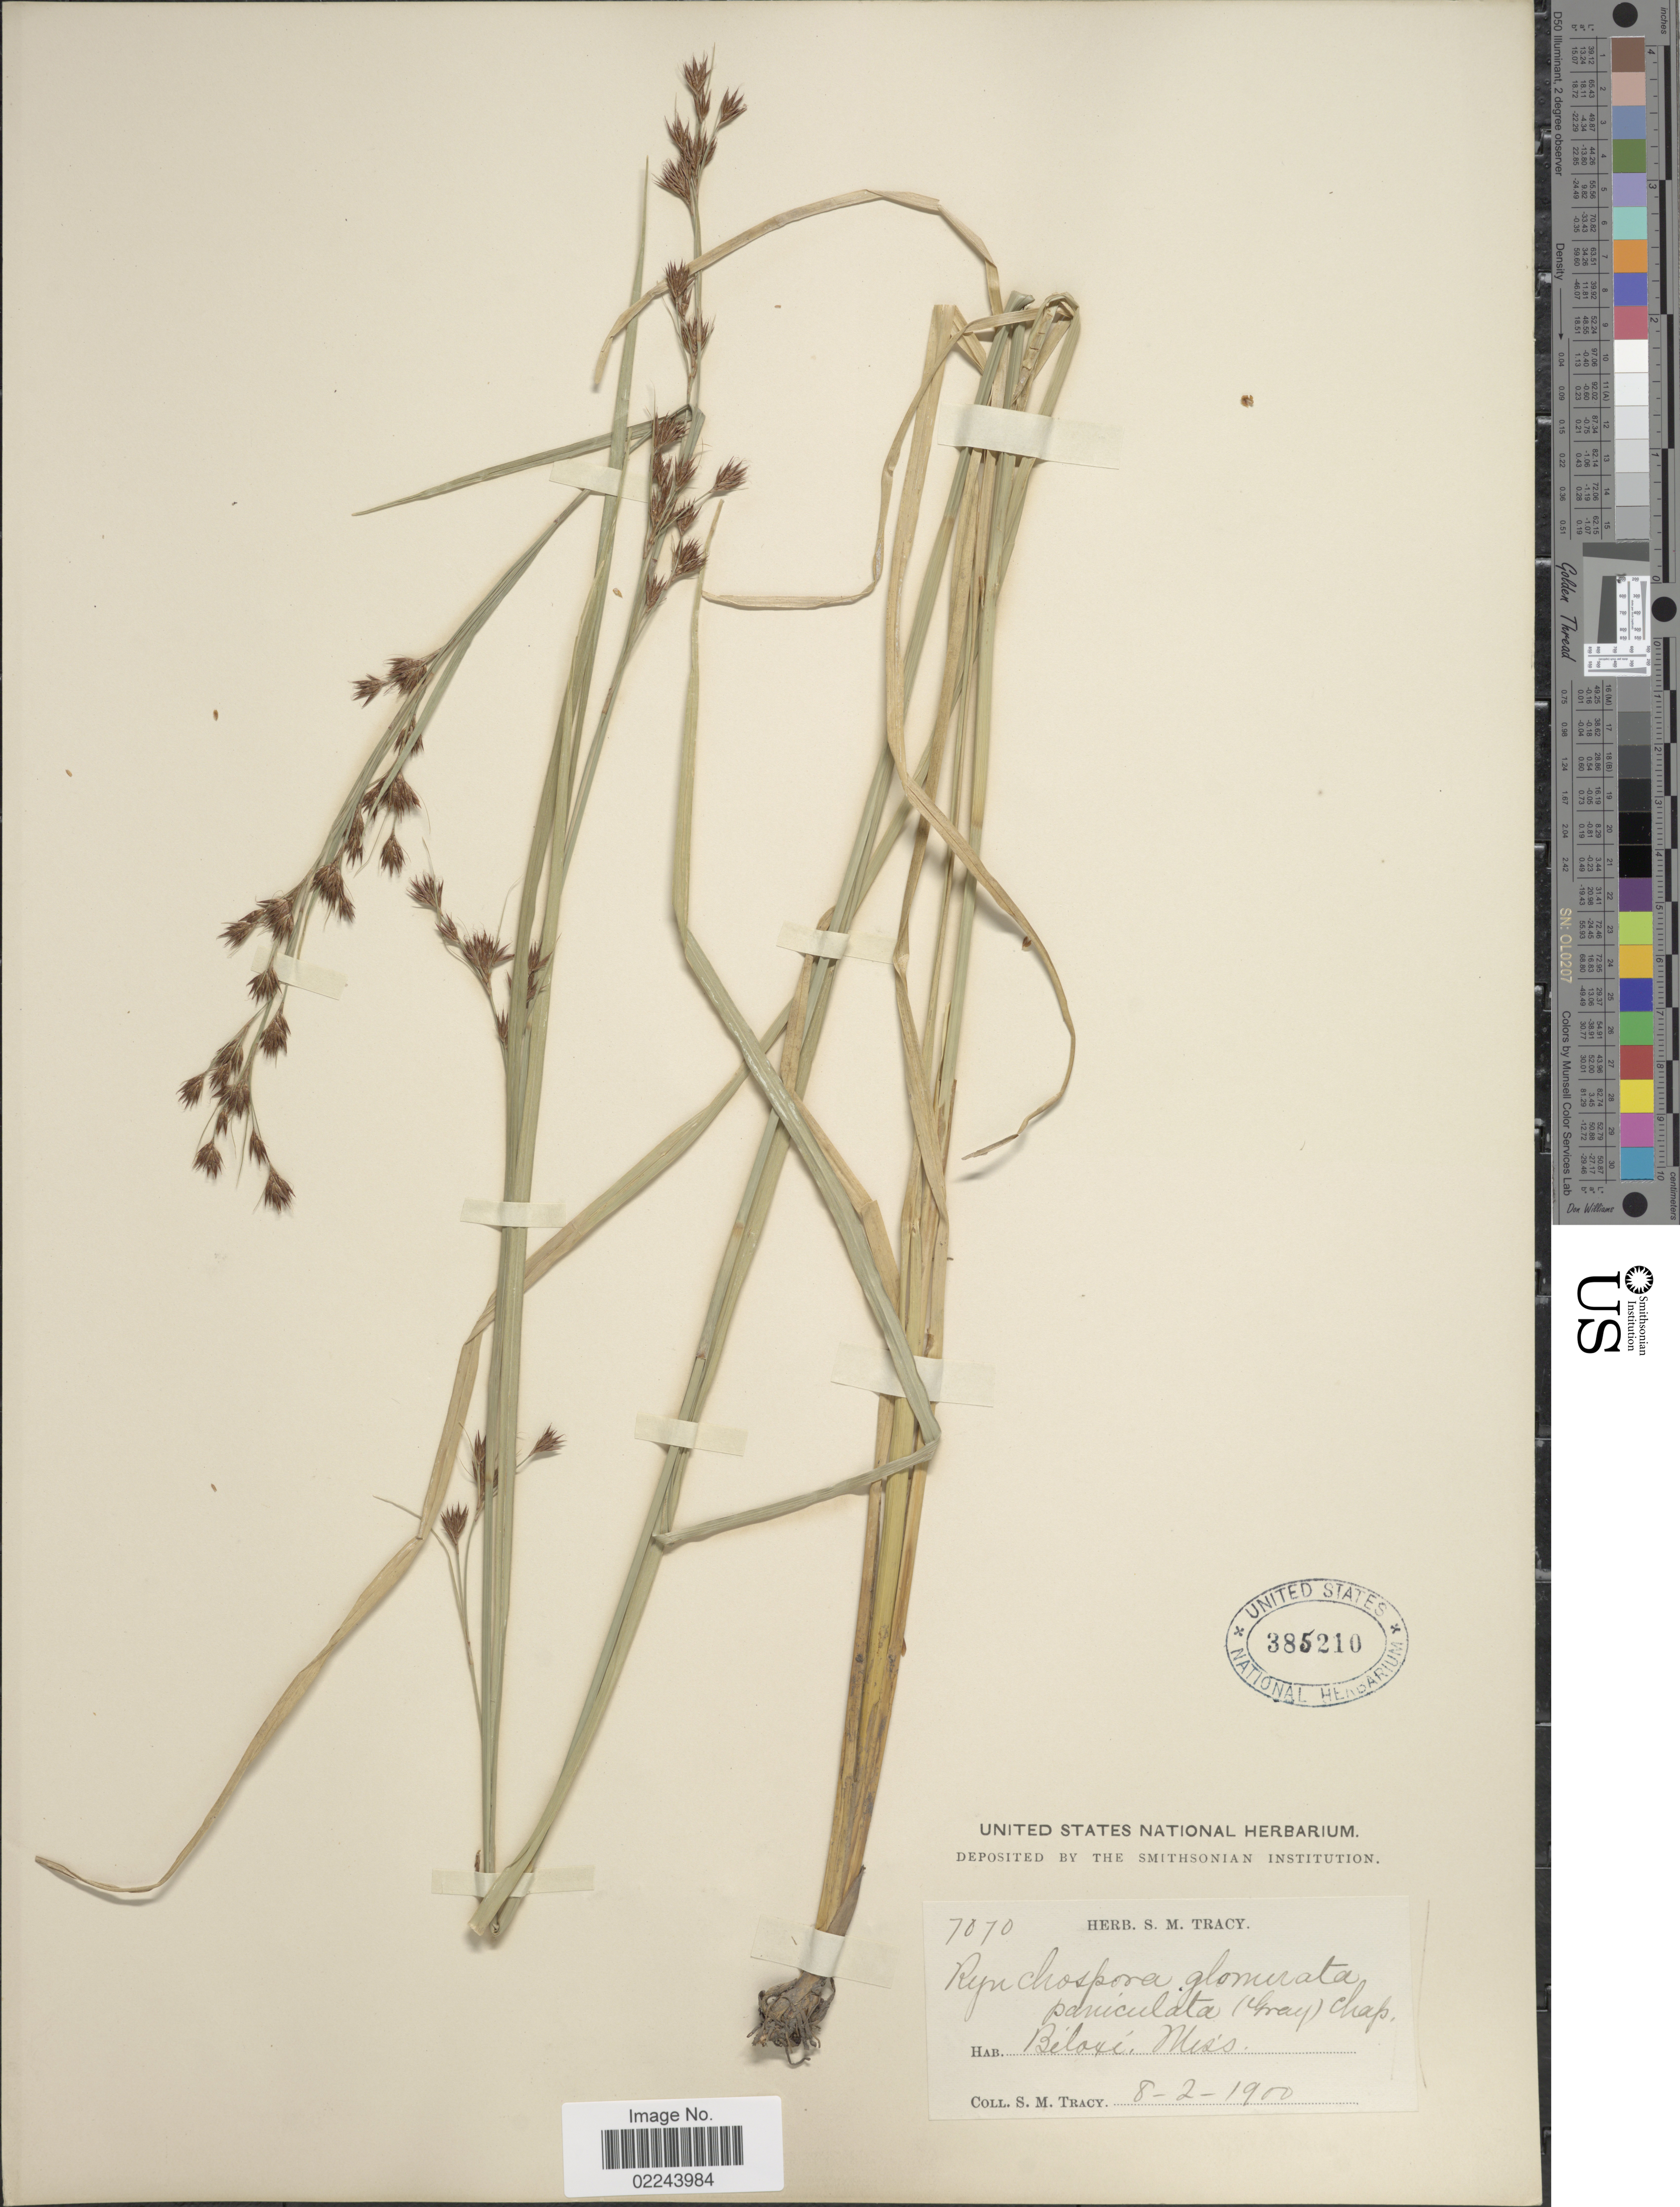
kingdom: Plantae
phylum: Tracheophyta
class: Liliopsida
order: Poales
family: Cyperaceae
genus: Rhynchospora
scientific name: Rhynchospora glomerata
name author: (L.) Vahl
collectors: S. M. Tracy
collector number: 7070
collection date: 1900-08-02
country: United States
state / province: Mississippi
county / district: Harrison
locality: Biloxi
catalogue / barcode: US 385210